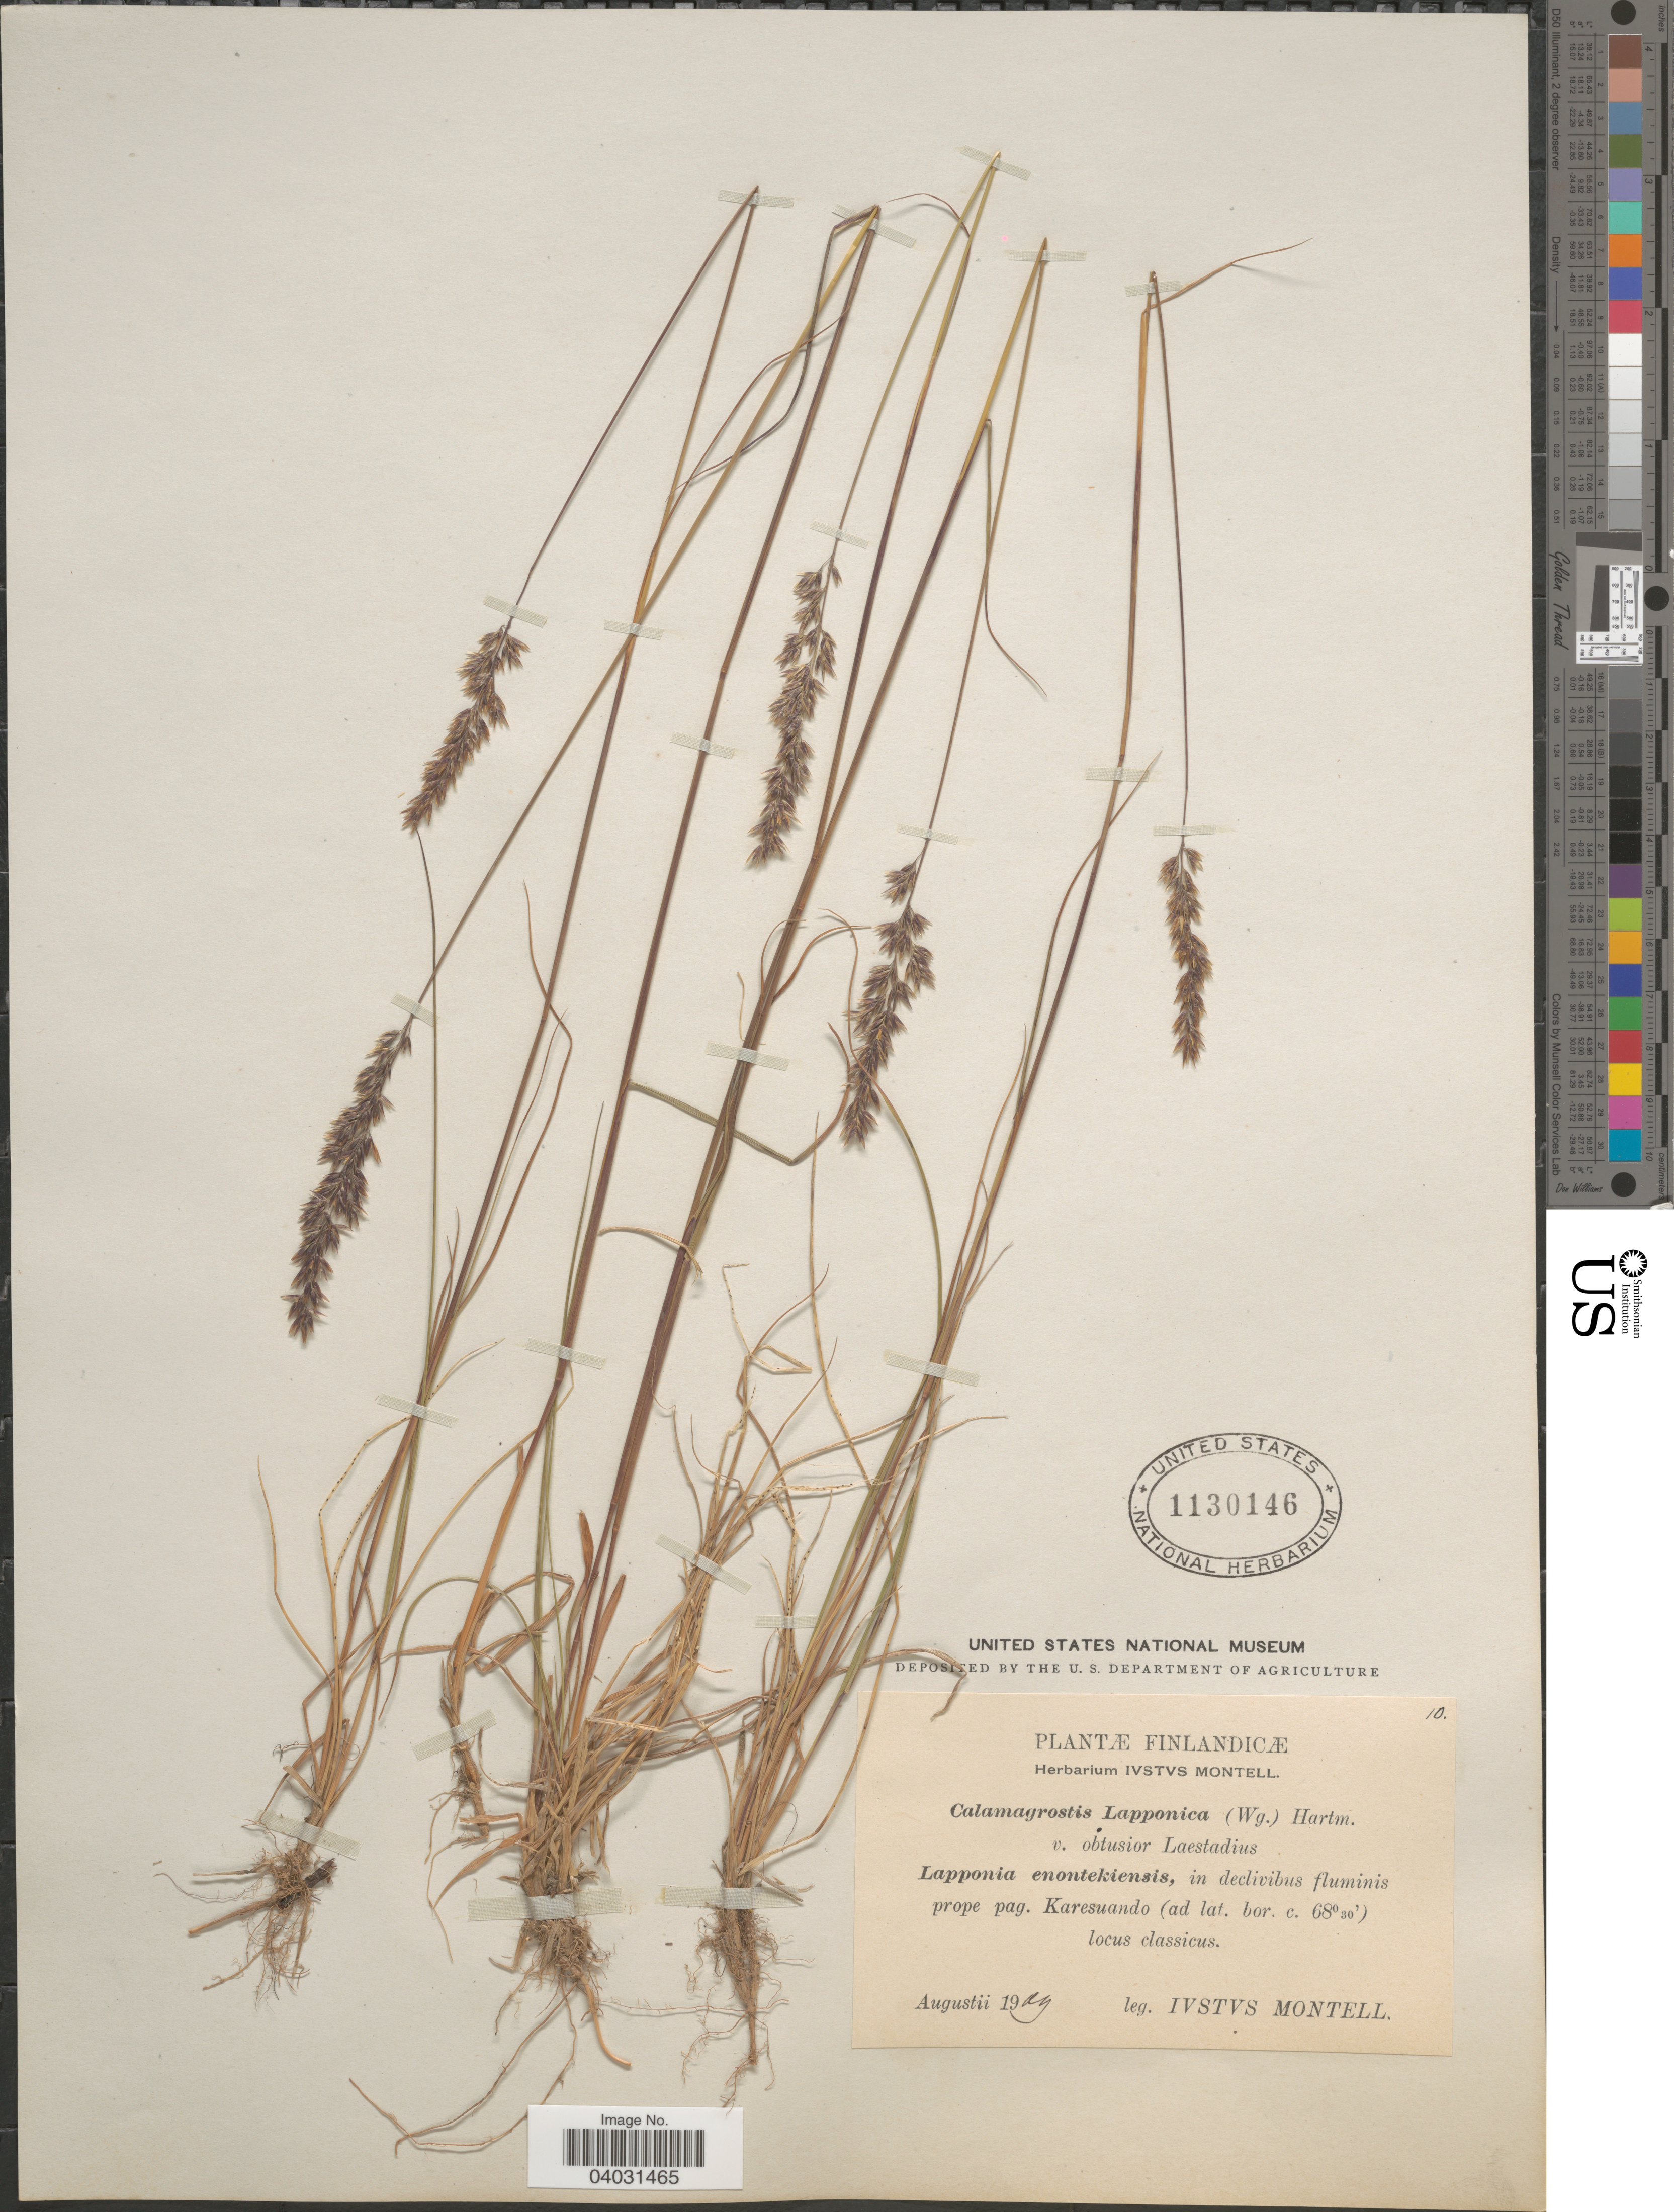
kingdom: Plantae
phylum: Tracheophyta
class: Liliopsida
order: Poales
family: Poaceae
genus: Calamagrostis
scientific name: Calamagrostis lapponica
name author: (Wahlenb.) Hartm.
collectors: I. Montell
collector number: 10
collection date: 1929-08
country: Finland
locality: Finlandicæ. Lapponia enontekiensis, in declivibus fluminis prope pag. Karesuando locus classicus.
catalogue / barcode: US 1130146